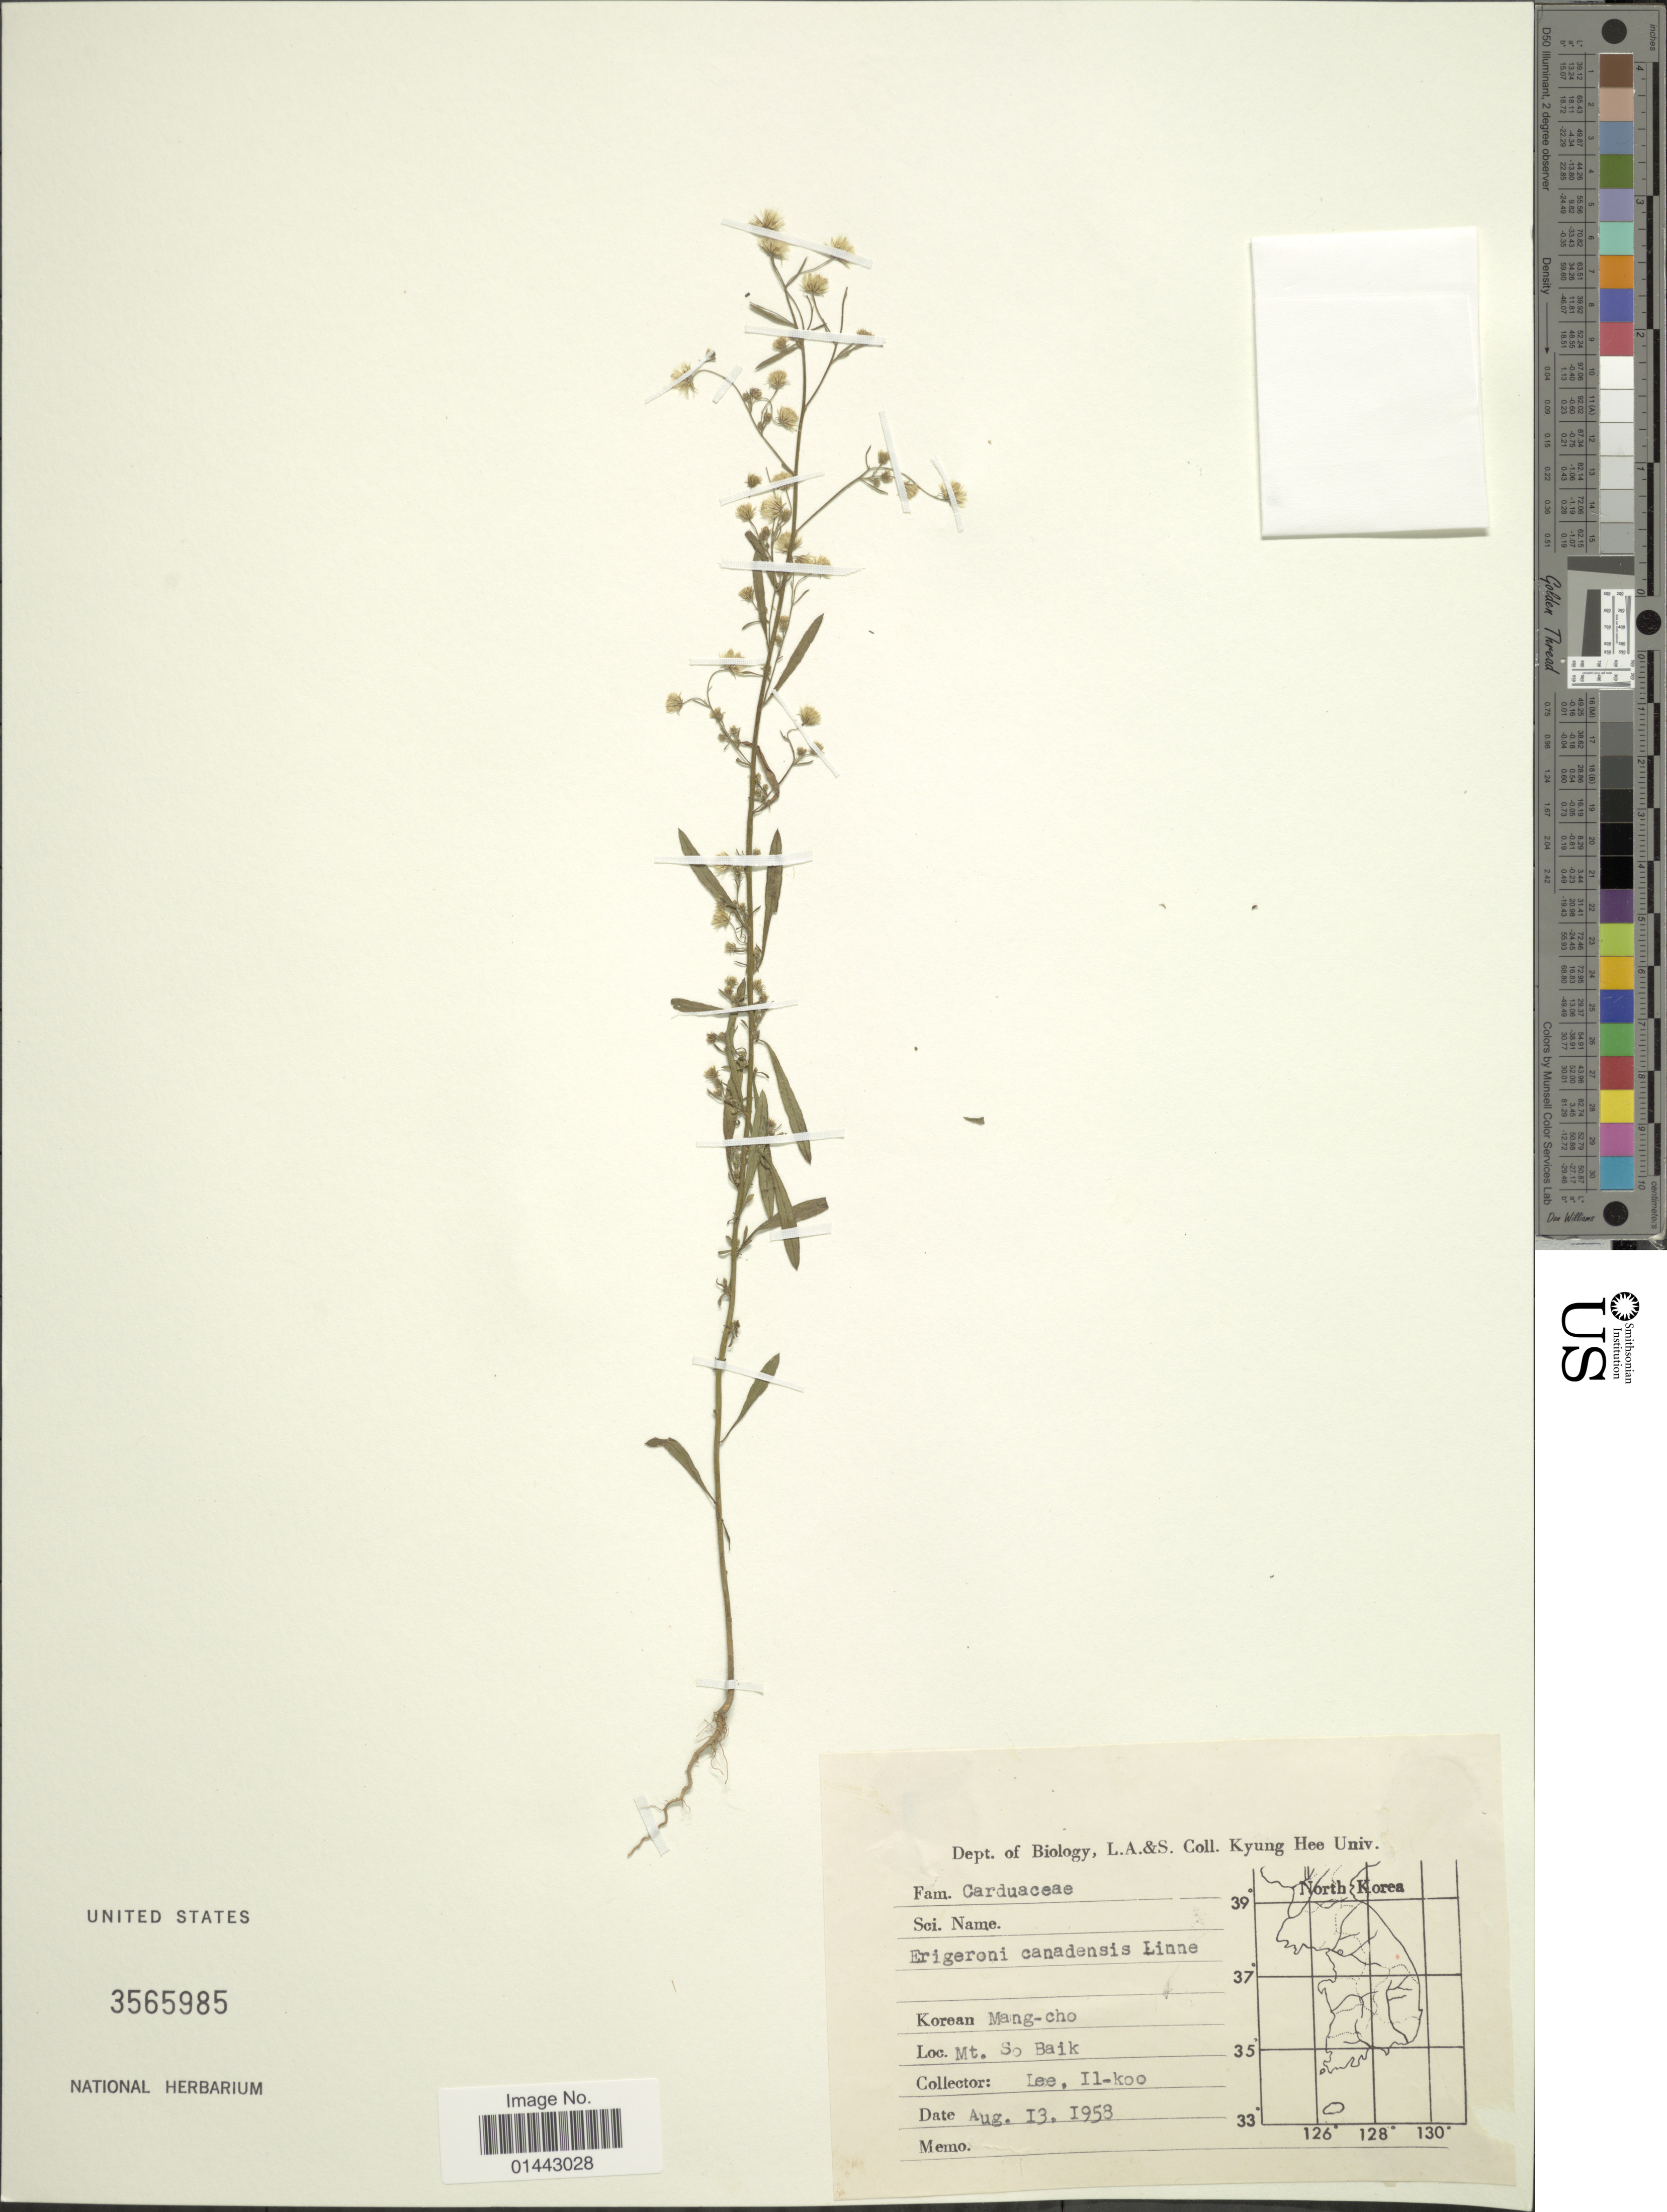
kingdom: Plantae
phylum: Tracheophyta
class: Magnoliopsida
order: Asterales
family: Asteraceae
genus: Erigeron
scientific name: Erigeron canadensis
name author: L.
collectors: I. Lee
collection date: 1958-08-13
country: South Korea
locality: Mt. So Baik.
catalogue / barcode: US 3565985